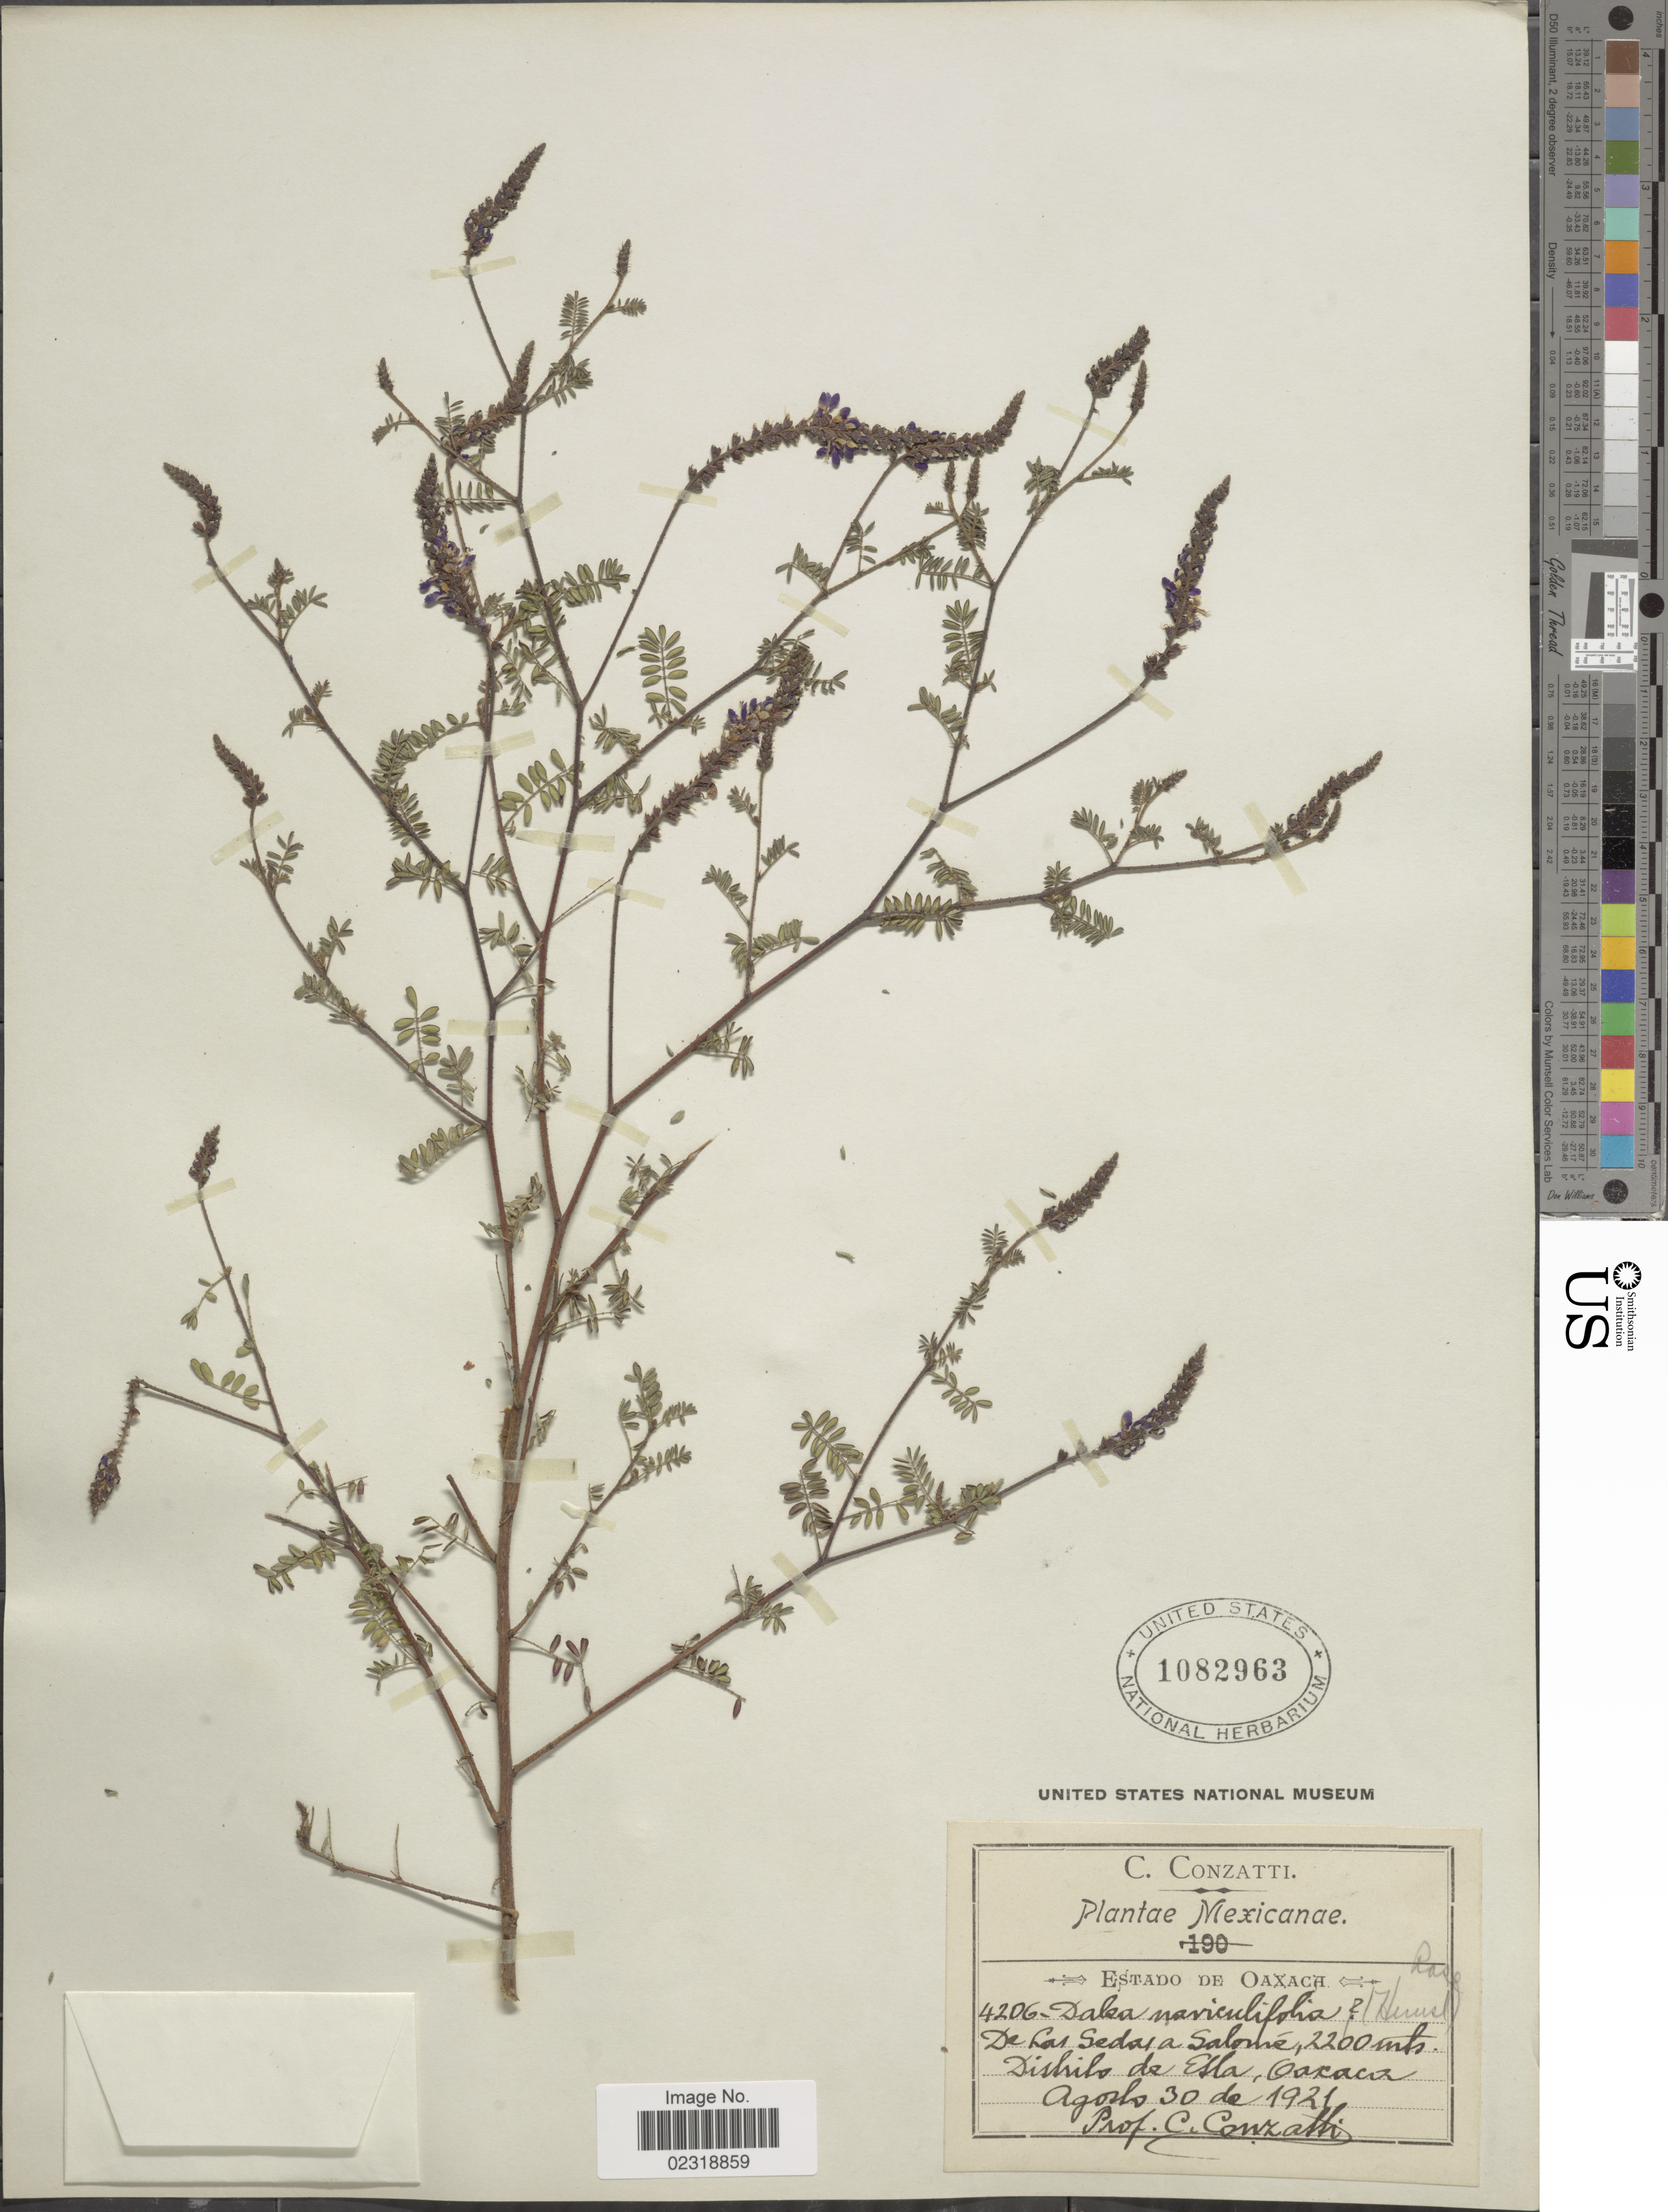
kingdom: Plantae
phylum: Tracheophyta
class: Magnoliopsida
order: Fabales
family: Fabaceae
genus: Dalea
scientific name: Dalea naviculifolia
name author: Hemsl.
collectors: C. Conzatti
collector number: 4206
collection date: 1921-08-30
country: Mexico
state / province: Oaxaca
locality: De Las Sedas a Salome, Distrito de Etla.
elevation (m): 2200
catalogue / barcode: US 1082963